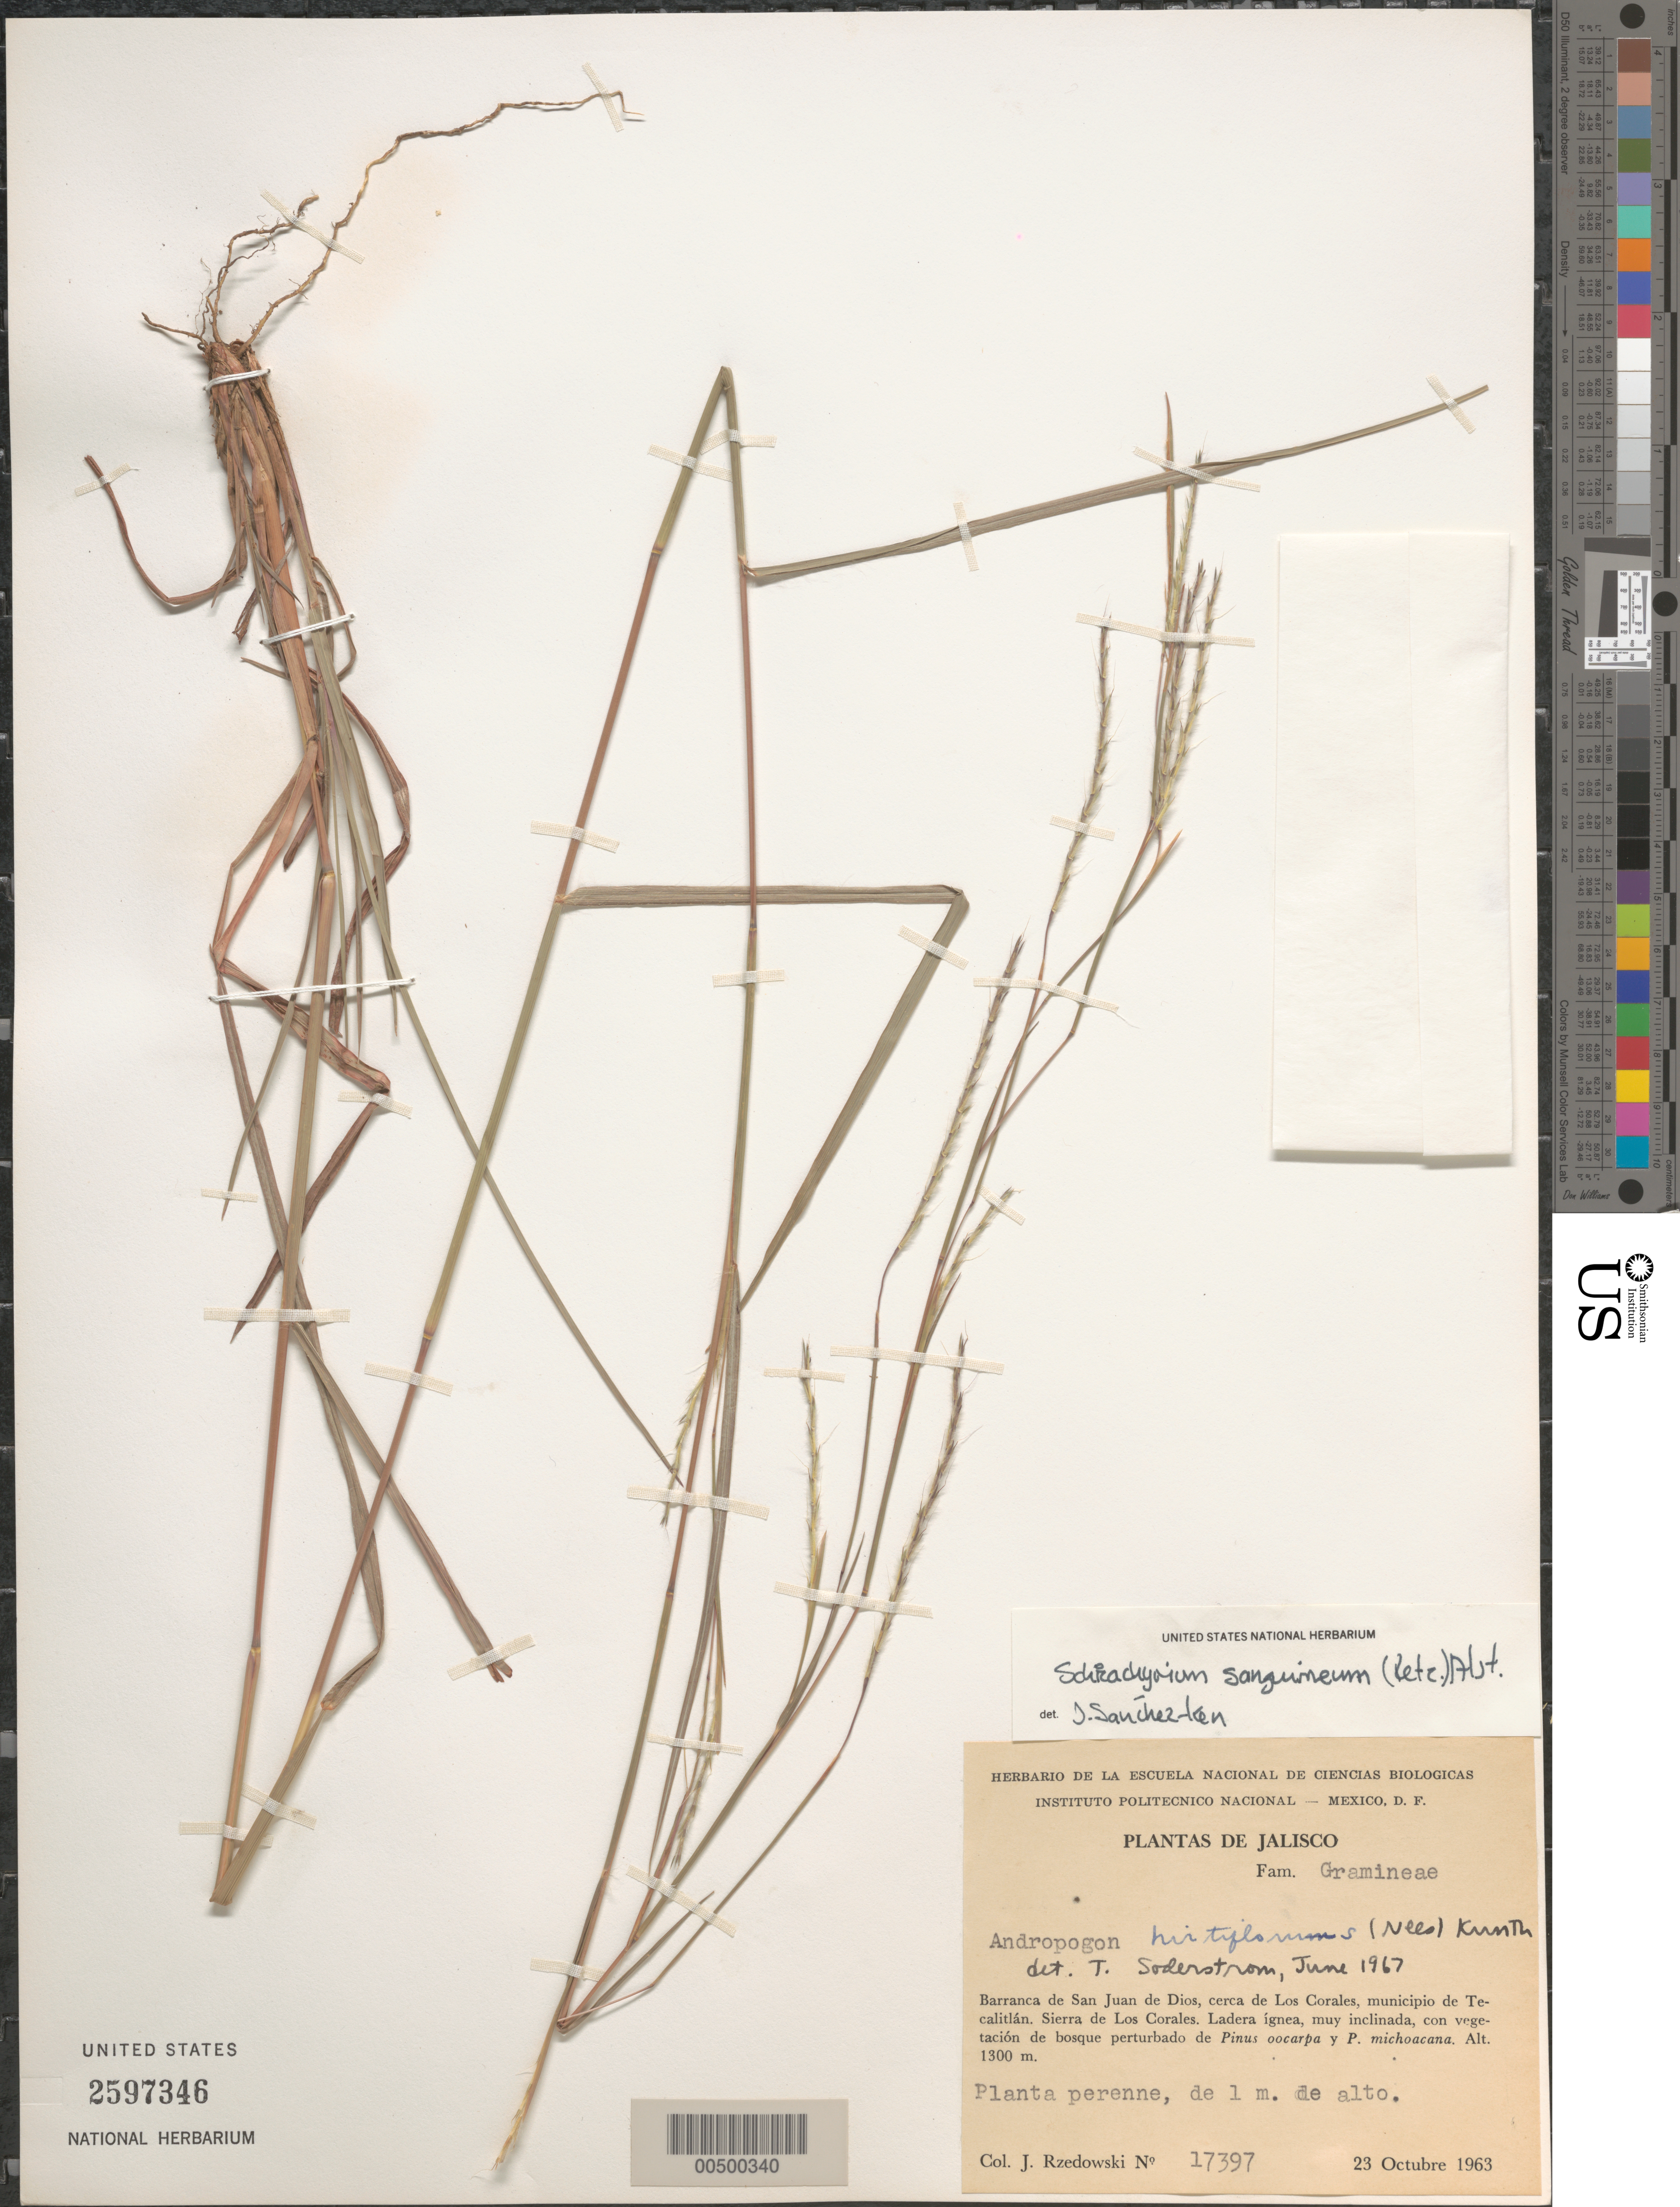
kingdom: Plantae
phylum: Tracheophyta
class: Liliopsida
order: Poales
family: Poaceae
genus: Schizachyrium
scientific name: Schizachyrium sanguineum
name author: (Retz.) Alston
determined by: Sánchez-Ken, J. G.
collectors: J. Rzedowski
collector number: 17397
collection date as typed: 23 Oct 1963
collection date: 1963-10-23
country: Mexico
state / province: Jalisco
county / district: Tecatitlán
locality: Barranca de San Juan de Dios, cerca de Los Corales, Sierra de Los Corales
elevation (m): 1300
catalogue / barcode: US 2597346